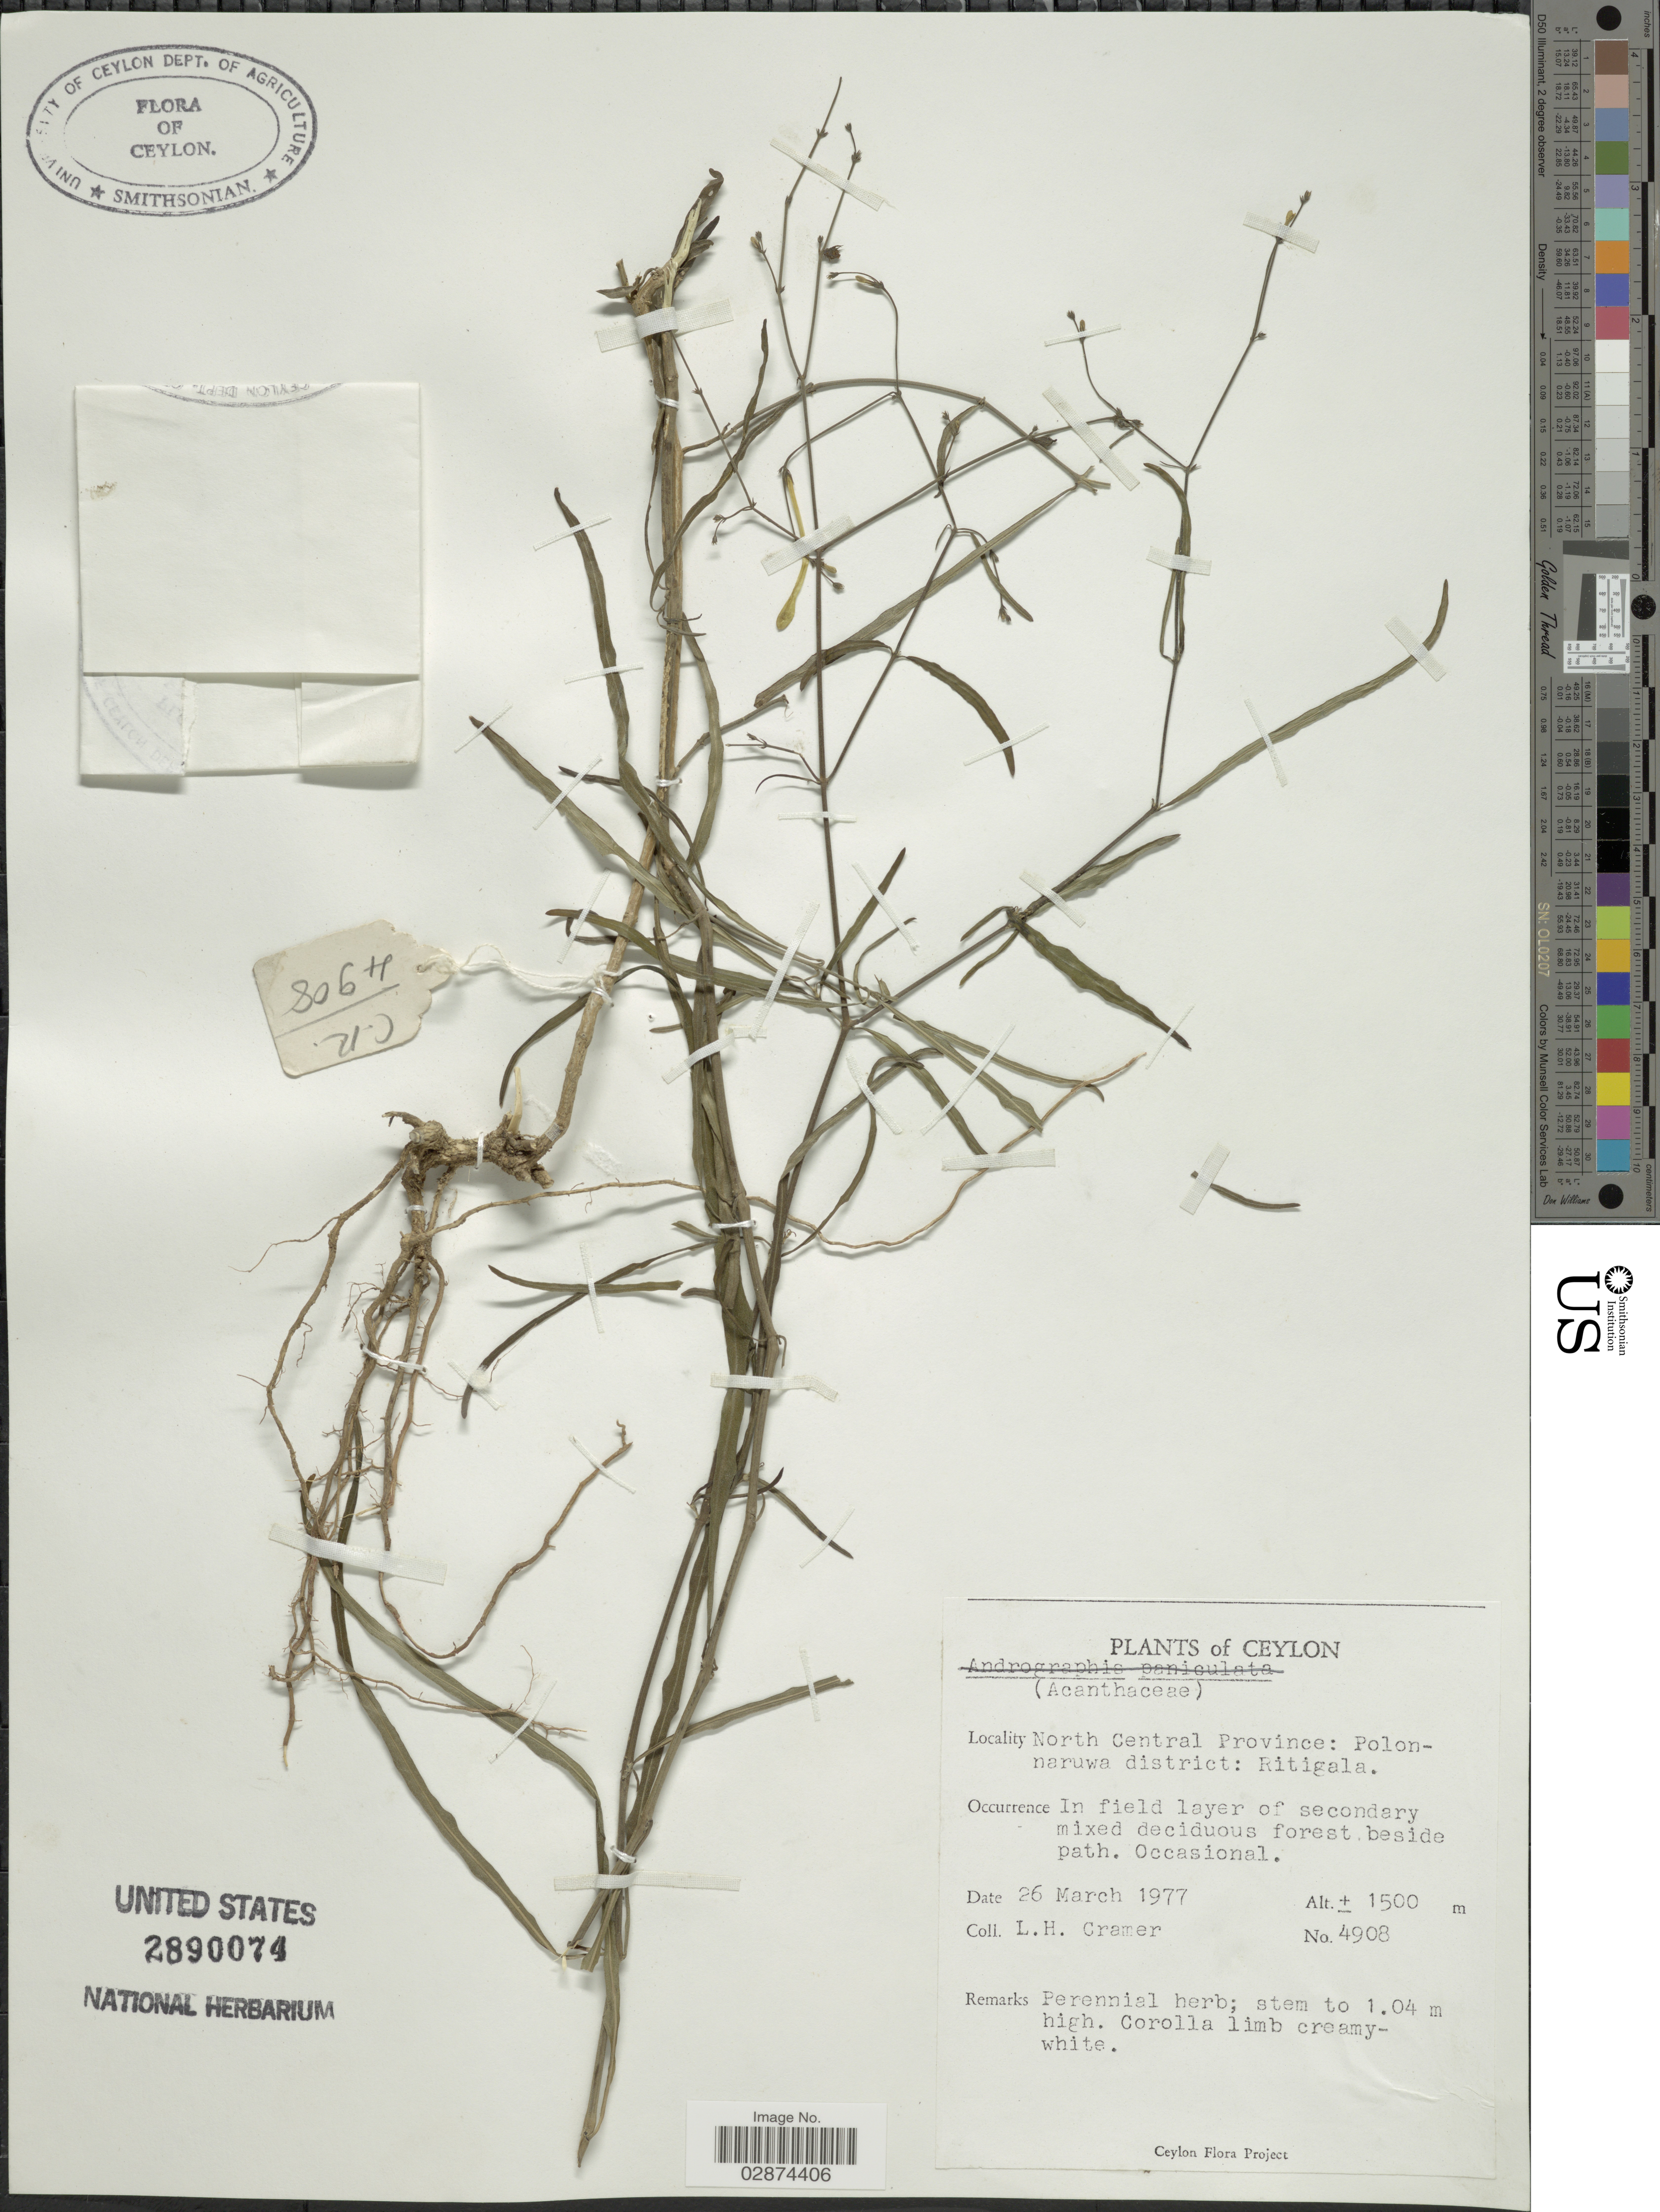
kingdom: Plantae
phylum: Tracheophyta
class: Magnoliopsida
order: Lamiales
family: Acanthaceae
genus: Rhinacanthus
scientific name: Rhinacanthus nasutus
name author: (L.) Kurz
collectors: L. H. Cramer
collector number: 4908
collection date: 1977-03-26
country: Sri Lanka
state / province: North Central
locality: Ceylon. Polonnaruwa district: Ritigala.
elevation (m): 1500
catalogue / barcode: US 2890074